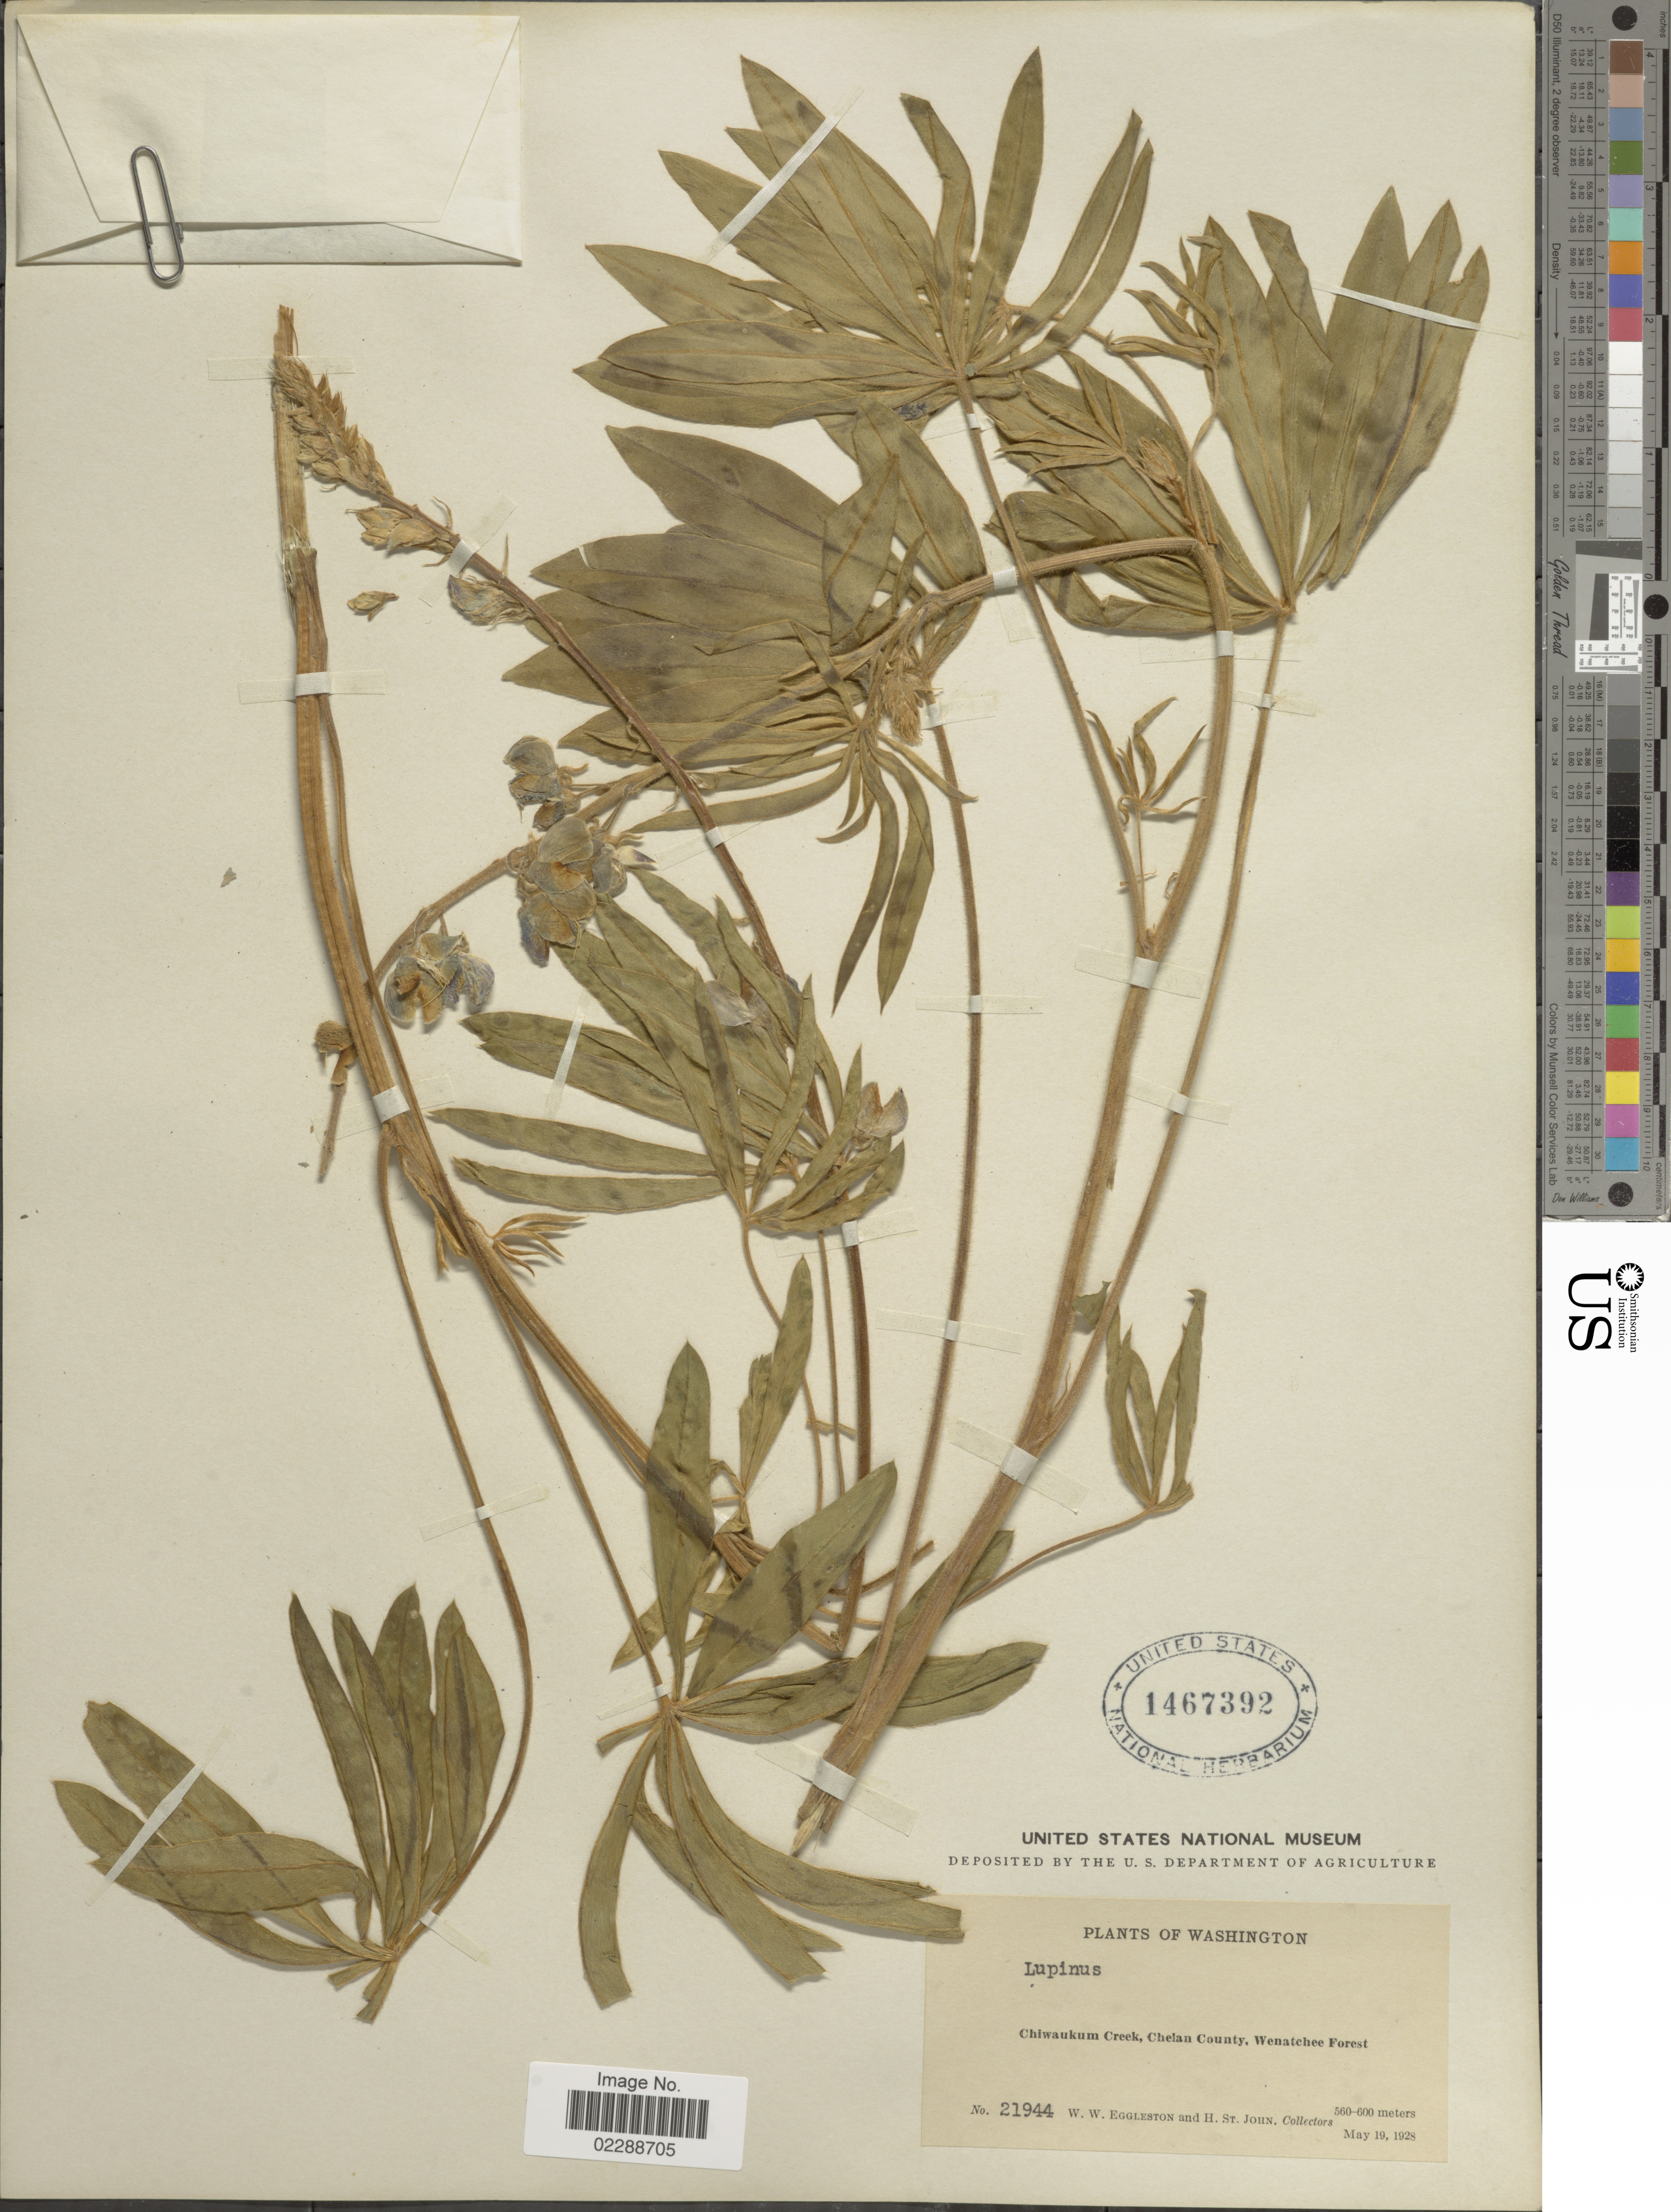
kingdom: Plantae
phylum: Tracheophyta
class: Magnoliopsida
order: Fabales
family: Fabaceae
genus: Lupinus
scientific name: Lupinus sp.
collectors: W. W. Eggleston & H. St. John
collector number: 21944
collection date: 1928-05-19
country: United States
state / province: Washington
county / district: Chelan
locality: Chiwaukum Creek, Chelan County, Wenatchee Forest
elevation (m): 560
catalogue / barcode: US 1467392